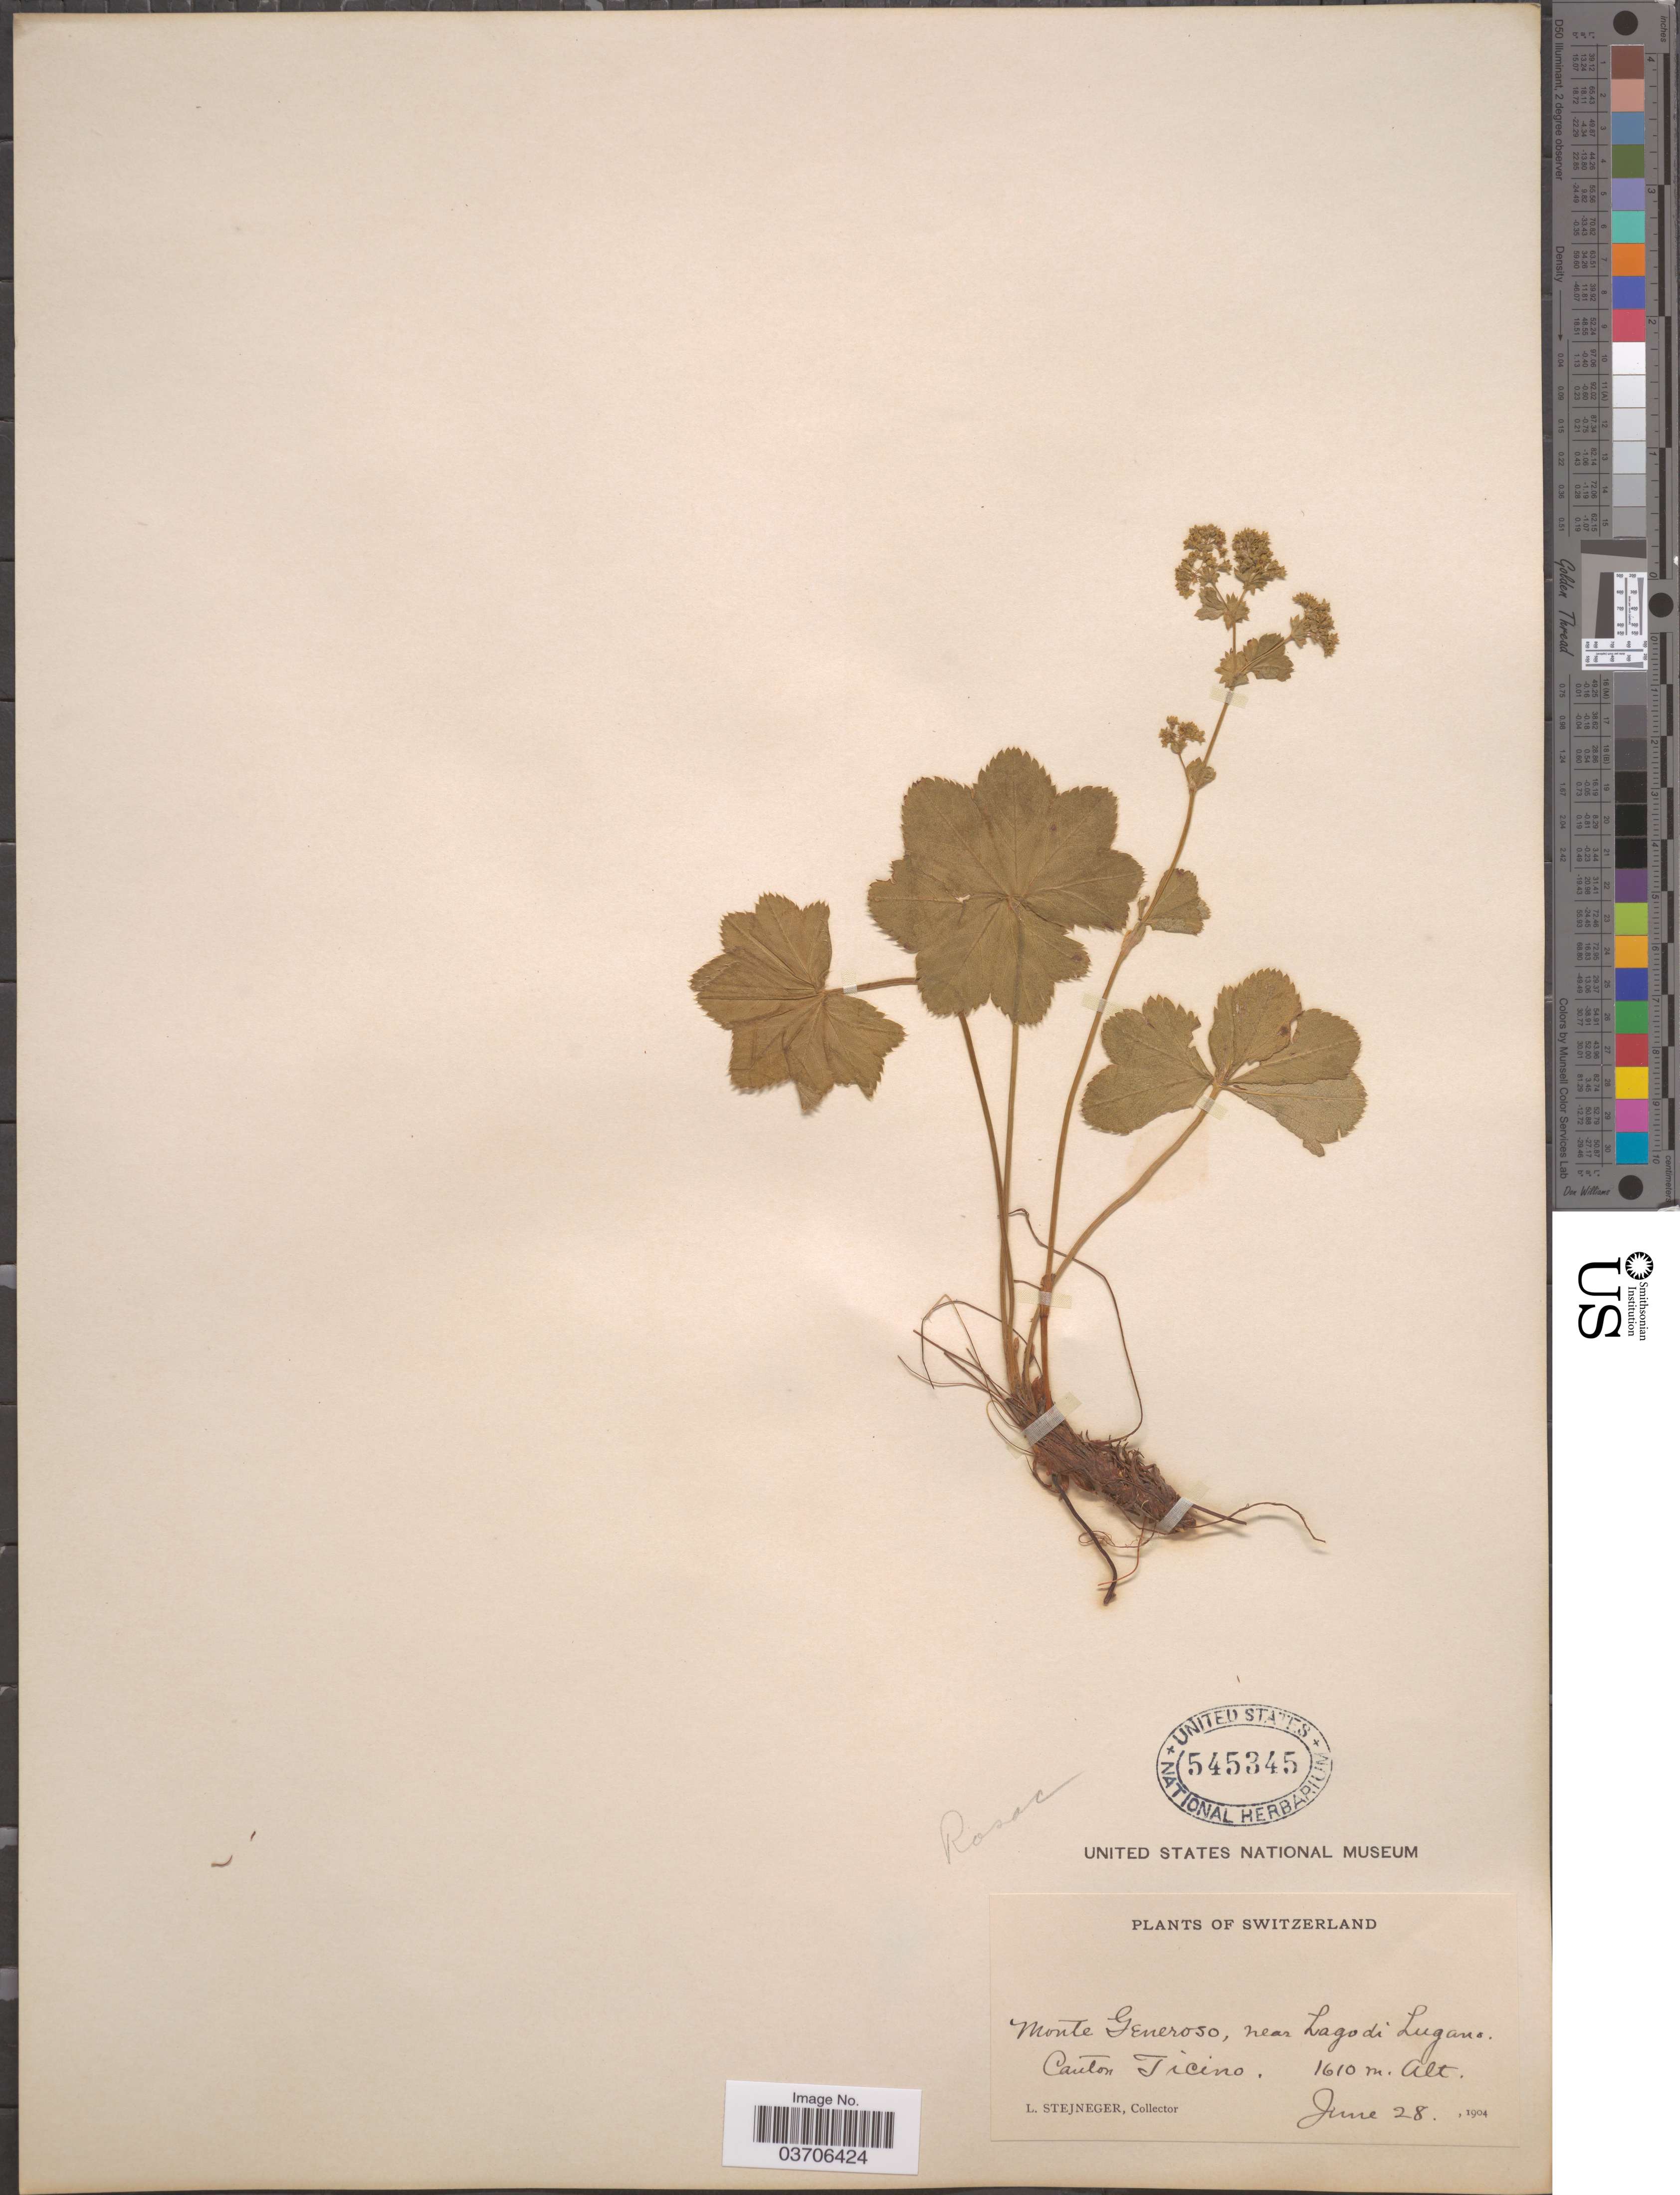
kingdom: Plantae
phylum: Tracheophyta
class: Magnoliopsida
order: Rosales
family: Rosaceae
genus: Alchemilla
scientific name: Alchemilla sp.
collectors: L. Stejneger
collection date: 1904-06-28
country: Switzerland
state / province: Ticino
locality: Monte Generoso, near Lagodi Lugano. Canton Ticino.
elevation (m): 1610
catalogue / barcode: US 545345